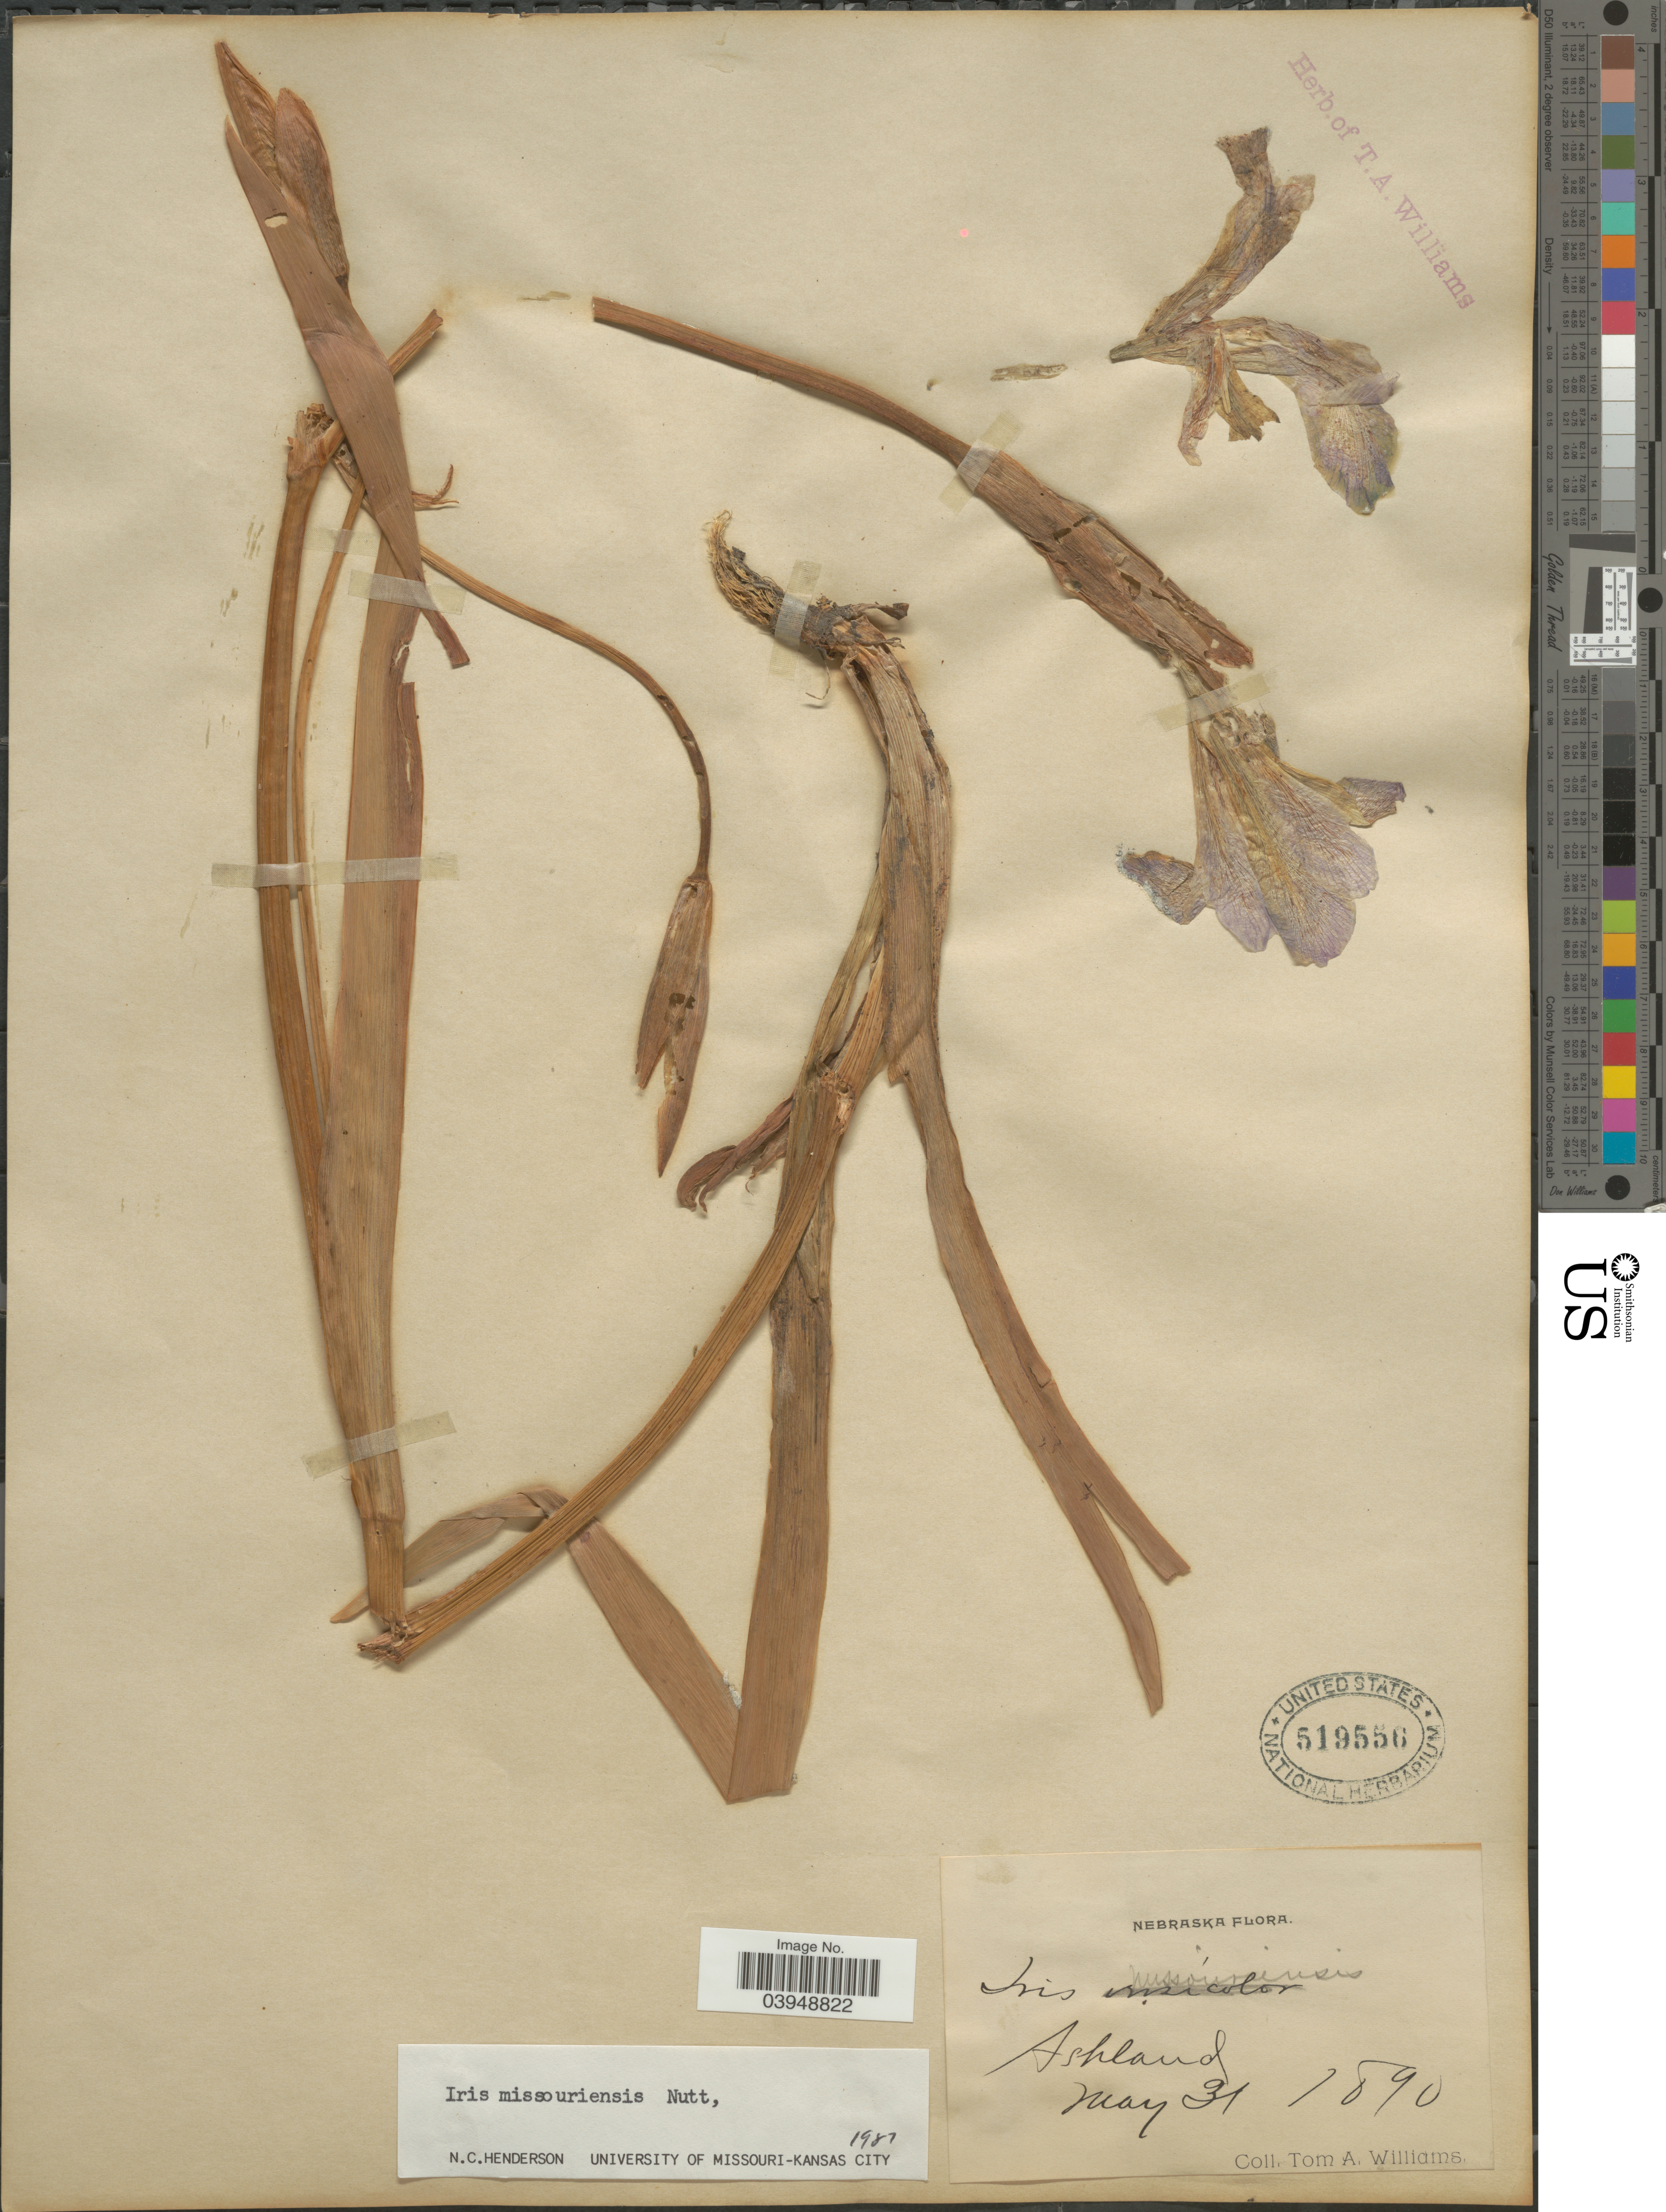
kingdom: Plantae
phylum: Tracheophyta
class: Liliopsida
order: Asparagales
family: Iridaceae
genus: Iris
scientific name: Iris missouriensis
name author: Nutt.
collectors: T. A. Williams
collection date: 1890-05-31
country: United States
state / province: Nebraska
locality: Ashland.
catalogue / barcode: US 519556